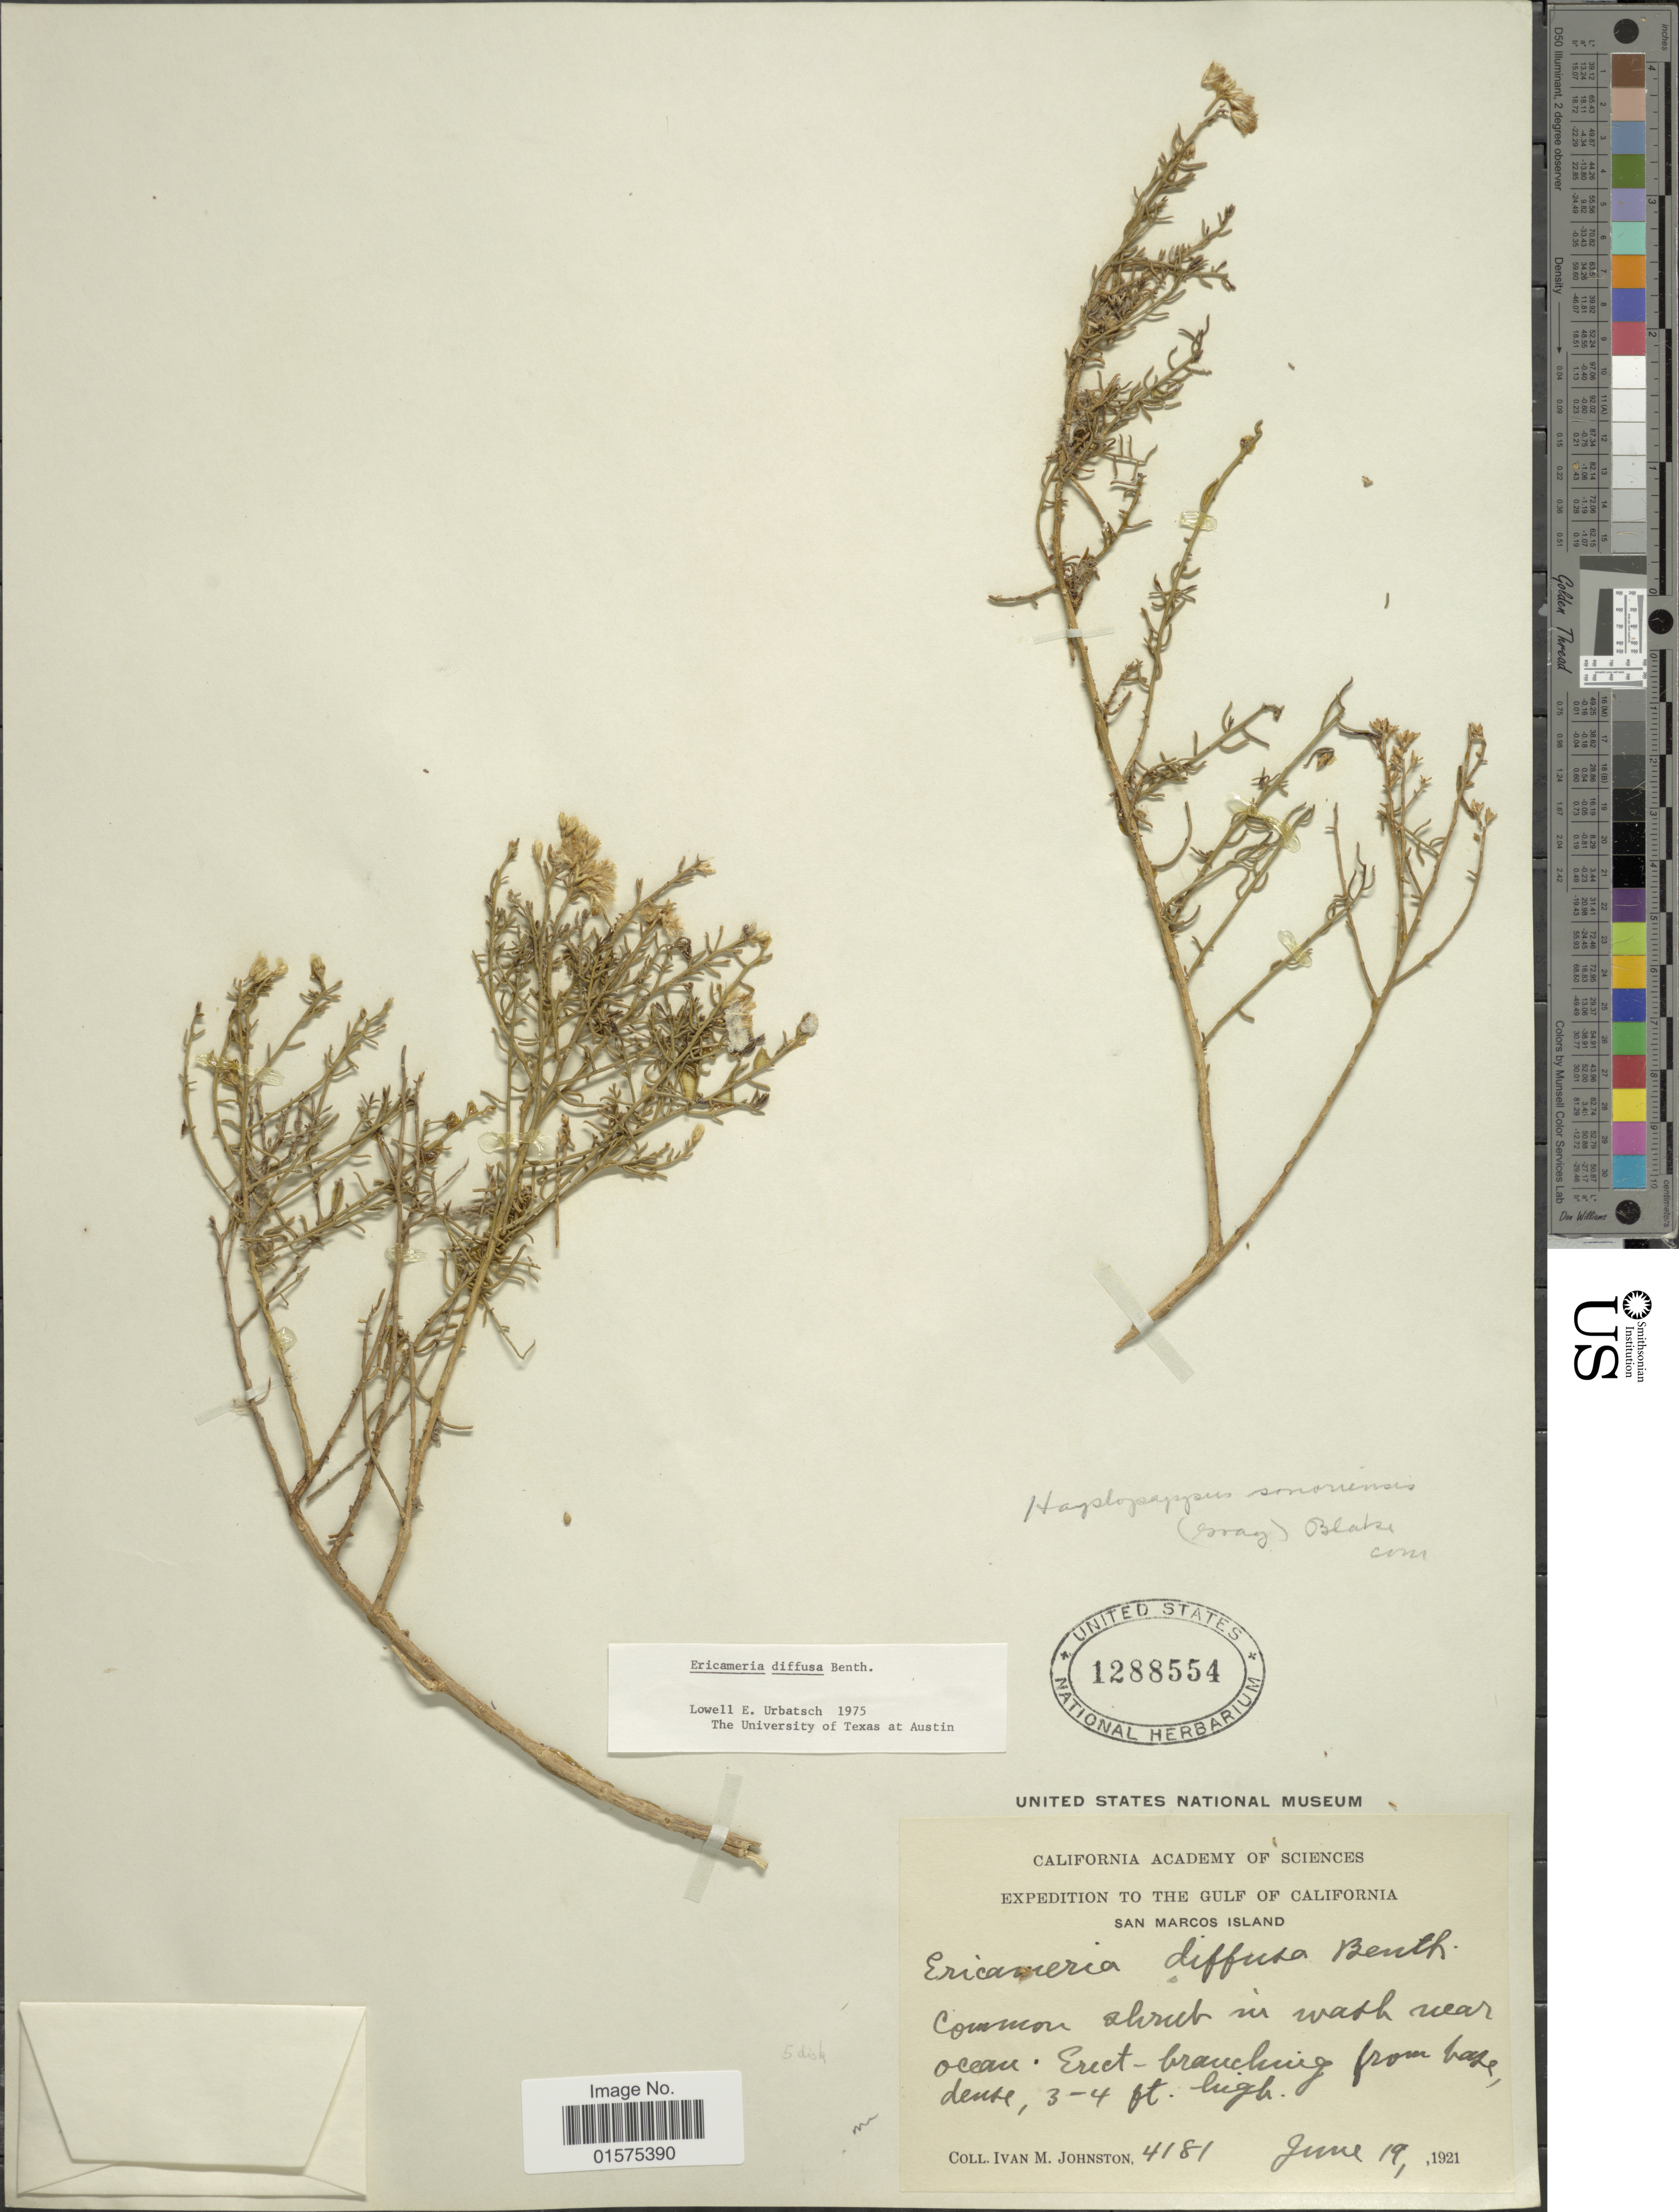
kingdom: Plantae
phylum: Tracheophyta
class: Magnoliopsida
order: Asterales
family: Asteraceae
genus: Xylothamia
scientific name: Xylothamia diffusa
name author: (Benth.) G.L. Nesom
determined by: Urbatsch, Lowell E., Curator (LSU), Louisiana State University (UNITED STATES)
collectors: I.M. Johnston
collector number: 4181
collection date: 1921-06-19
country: Mexico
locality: Gulf of California. San Marcos Island.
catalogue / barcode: US 1288554